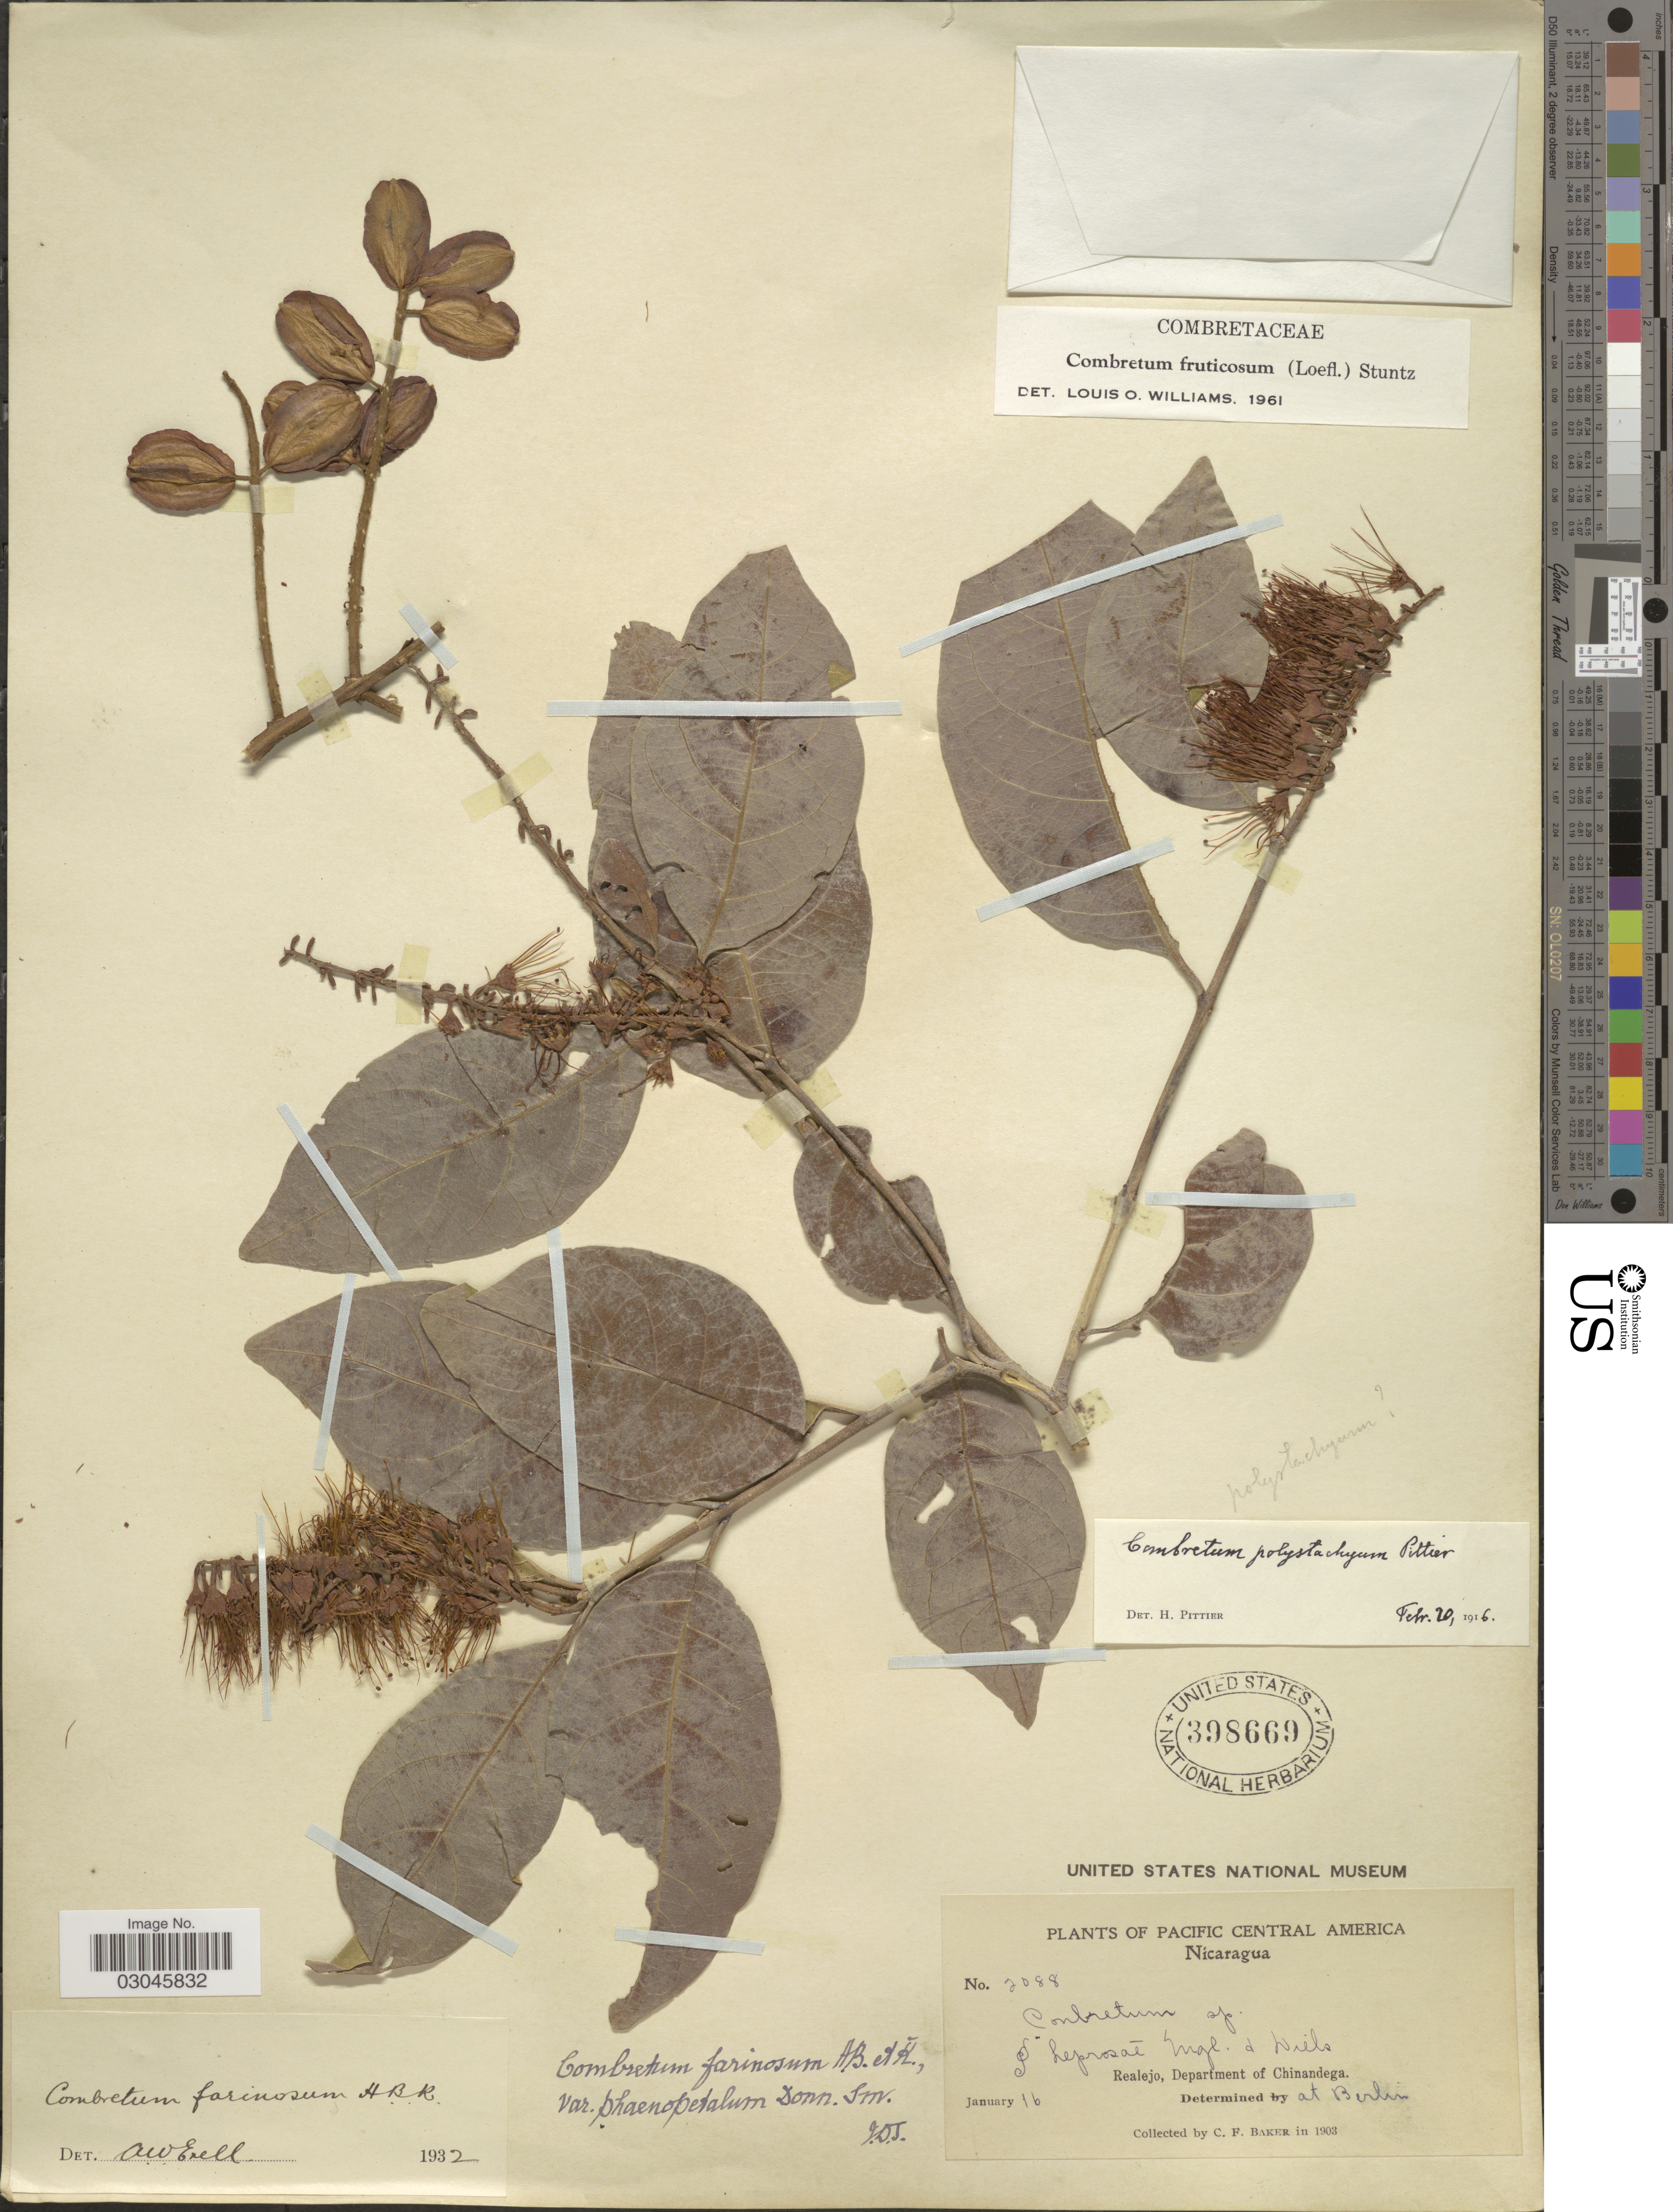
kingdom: Plantae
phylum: Tracheophyta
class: Magnoliopsida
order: Myrtales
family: Combretaceae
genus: Combretum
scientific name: Combretum fruticosum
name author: (Loefl.) Stuntz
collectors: C. F. Baker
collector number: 2088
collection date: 1903-01-16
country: Nicaragua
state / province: Chinandega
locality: Pacific Central America. Realejo, Department of Chinandega.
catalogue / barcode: US 398669